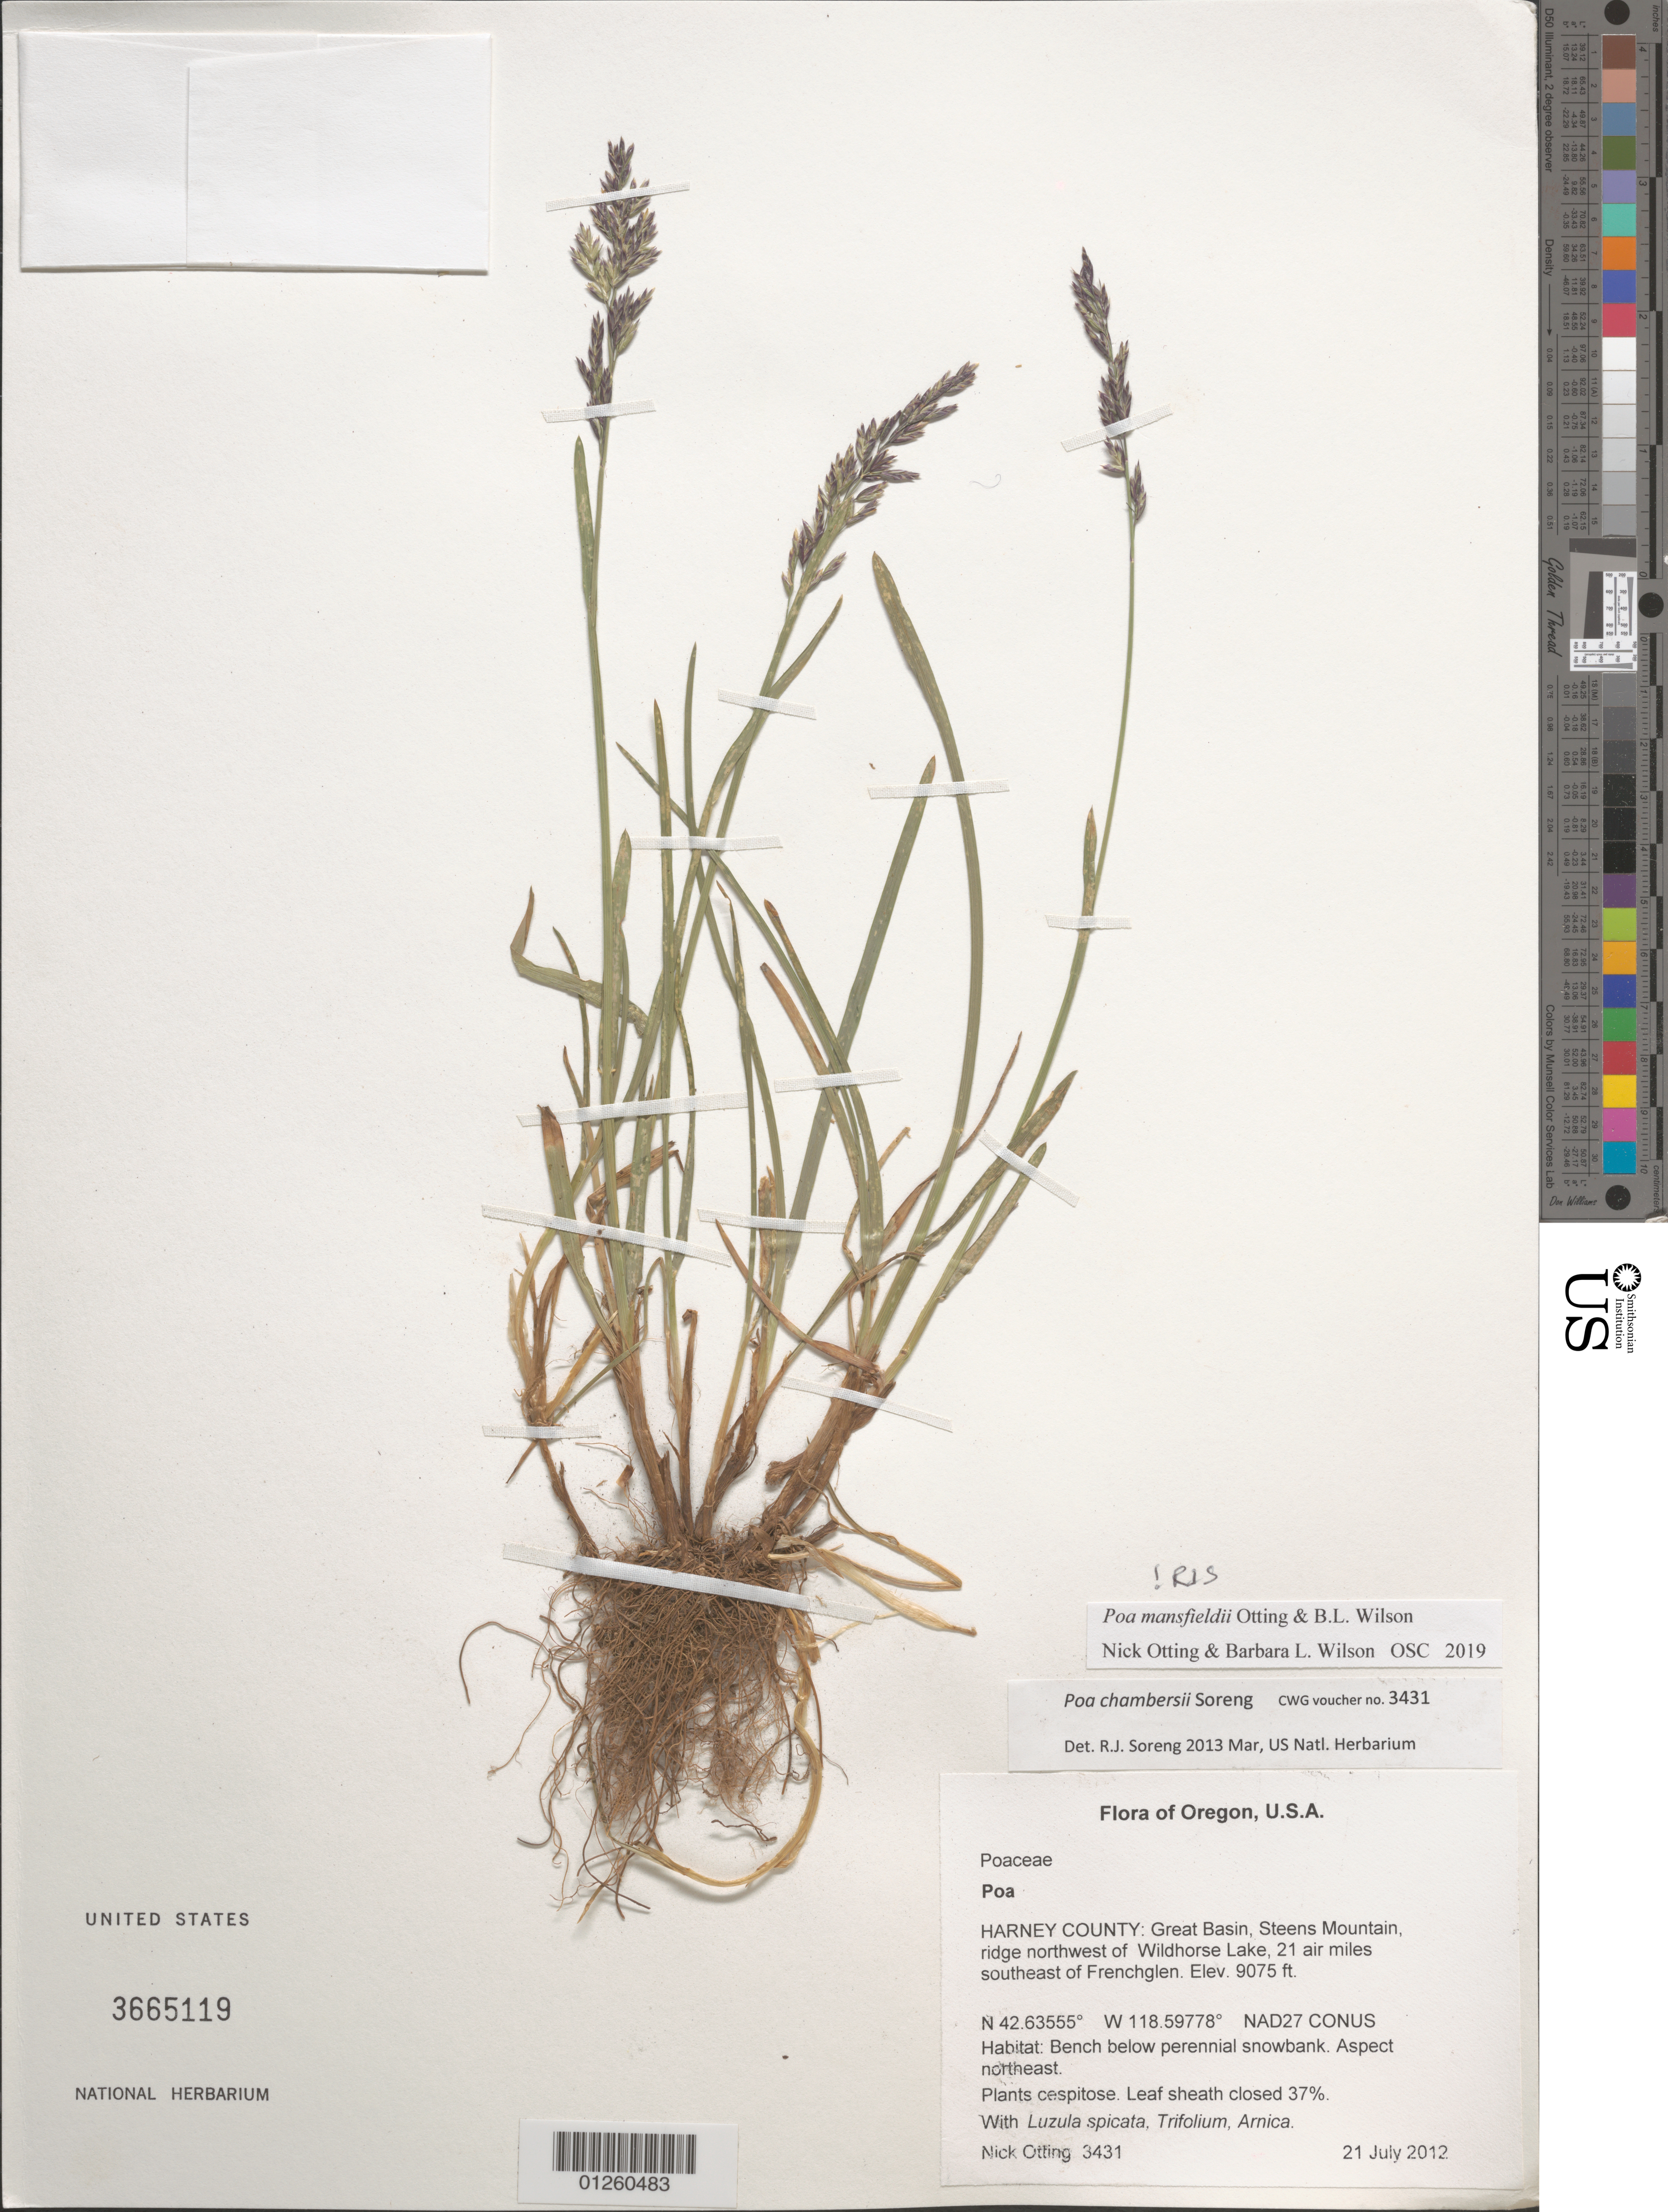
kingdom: Plantae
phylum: Tracheophyta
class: Liliopsida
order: Poales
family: Poaceae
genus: Poa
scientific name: Poa mansfieldii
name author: Otting & B.L. Wilson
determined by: Soreng, Robert J., Research Associate (BOT), Smithsonian Institution - National Museum of Natural History (UNITED STATES)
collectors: N. Otting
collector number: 3431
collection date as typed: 21 July 2010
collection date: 2012-07-21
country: United States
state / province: Oregon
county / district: Harney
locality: Great Basin, Steens Mountain, ridge northwest of Wildhorse Lake. 21 air miles southeast of Frenchglen.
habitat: Bench below perrenials snowbank. Aspect northeast.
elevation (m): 2766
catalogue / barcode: US 3665119